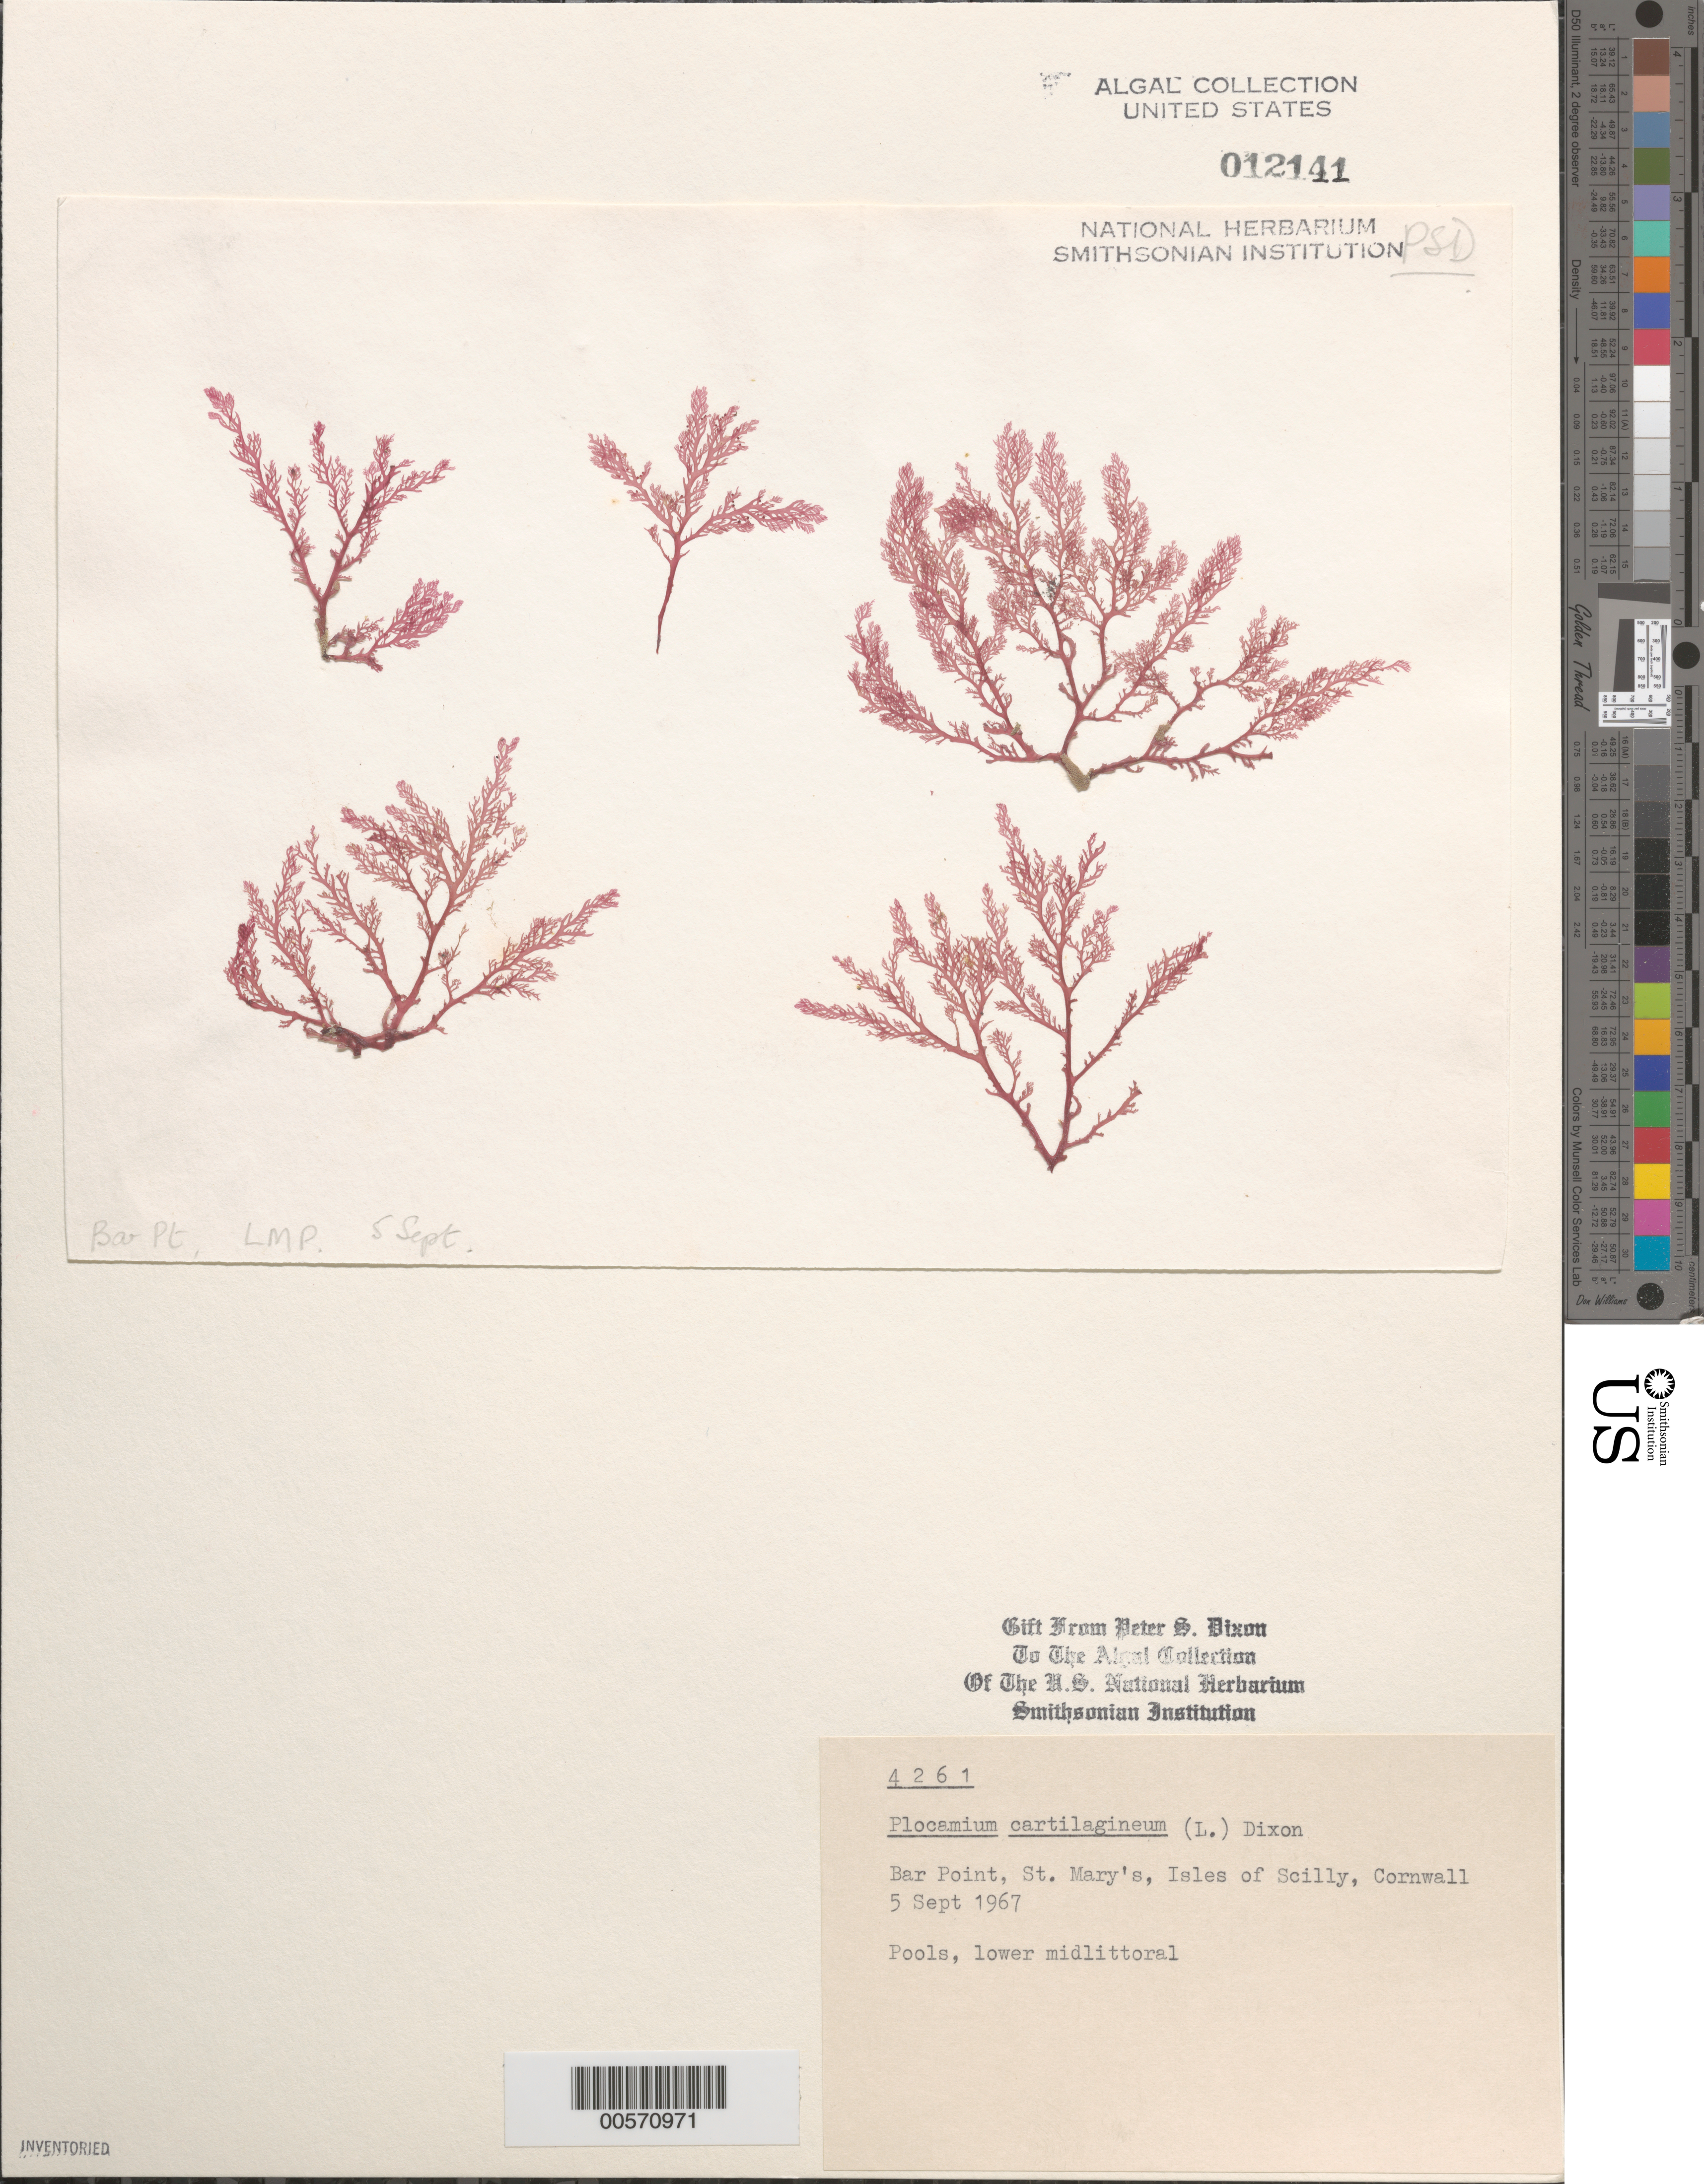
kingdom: Plantae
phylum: Rhodophyta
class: Florideophyceae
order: Plocamiales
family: Plocamiaceae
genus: Plocamium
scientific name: Plocamium cartilagineum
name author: (L.) P.S. Dixon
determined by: Dixon, P. S.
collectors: P. S. Dixon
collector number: PSD 4261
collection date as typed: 05 Sep 1967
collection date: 1967-09-05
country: United Kingdom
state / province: England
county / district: Council of the Isles of Scilly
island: St. Mary's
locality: Bar Point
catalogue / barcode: US 12141